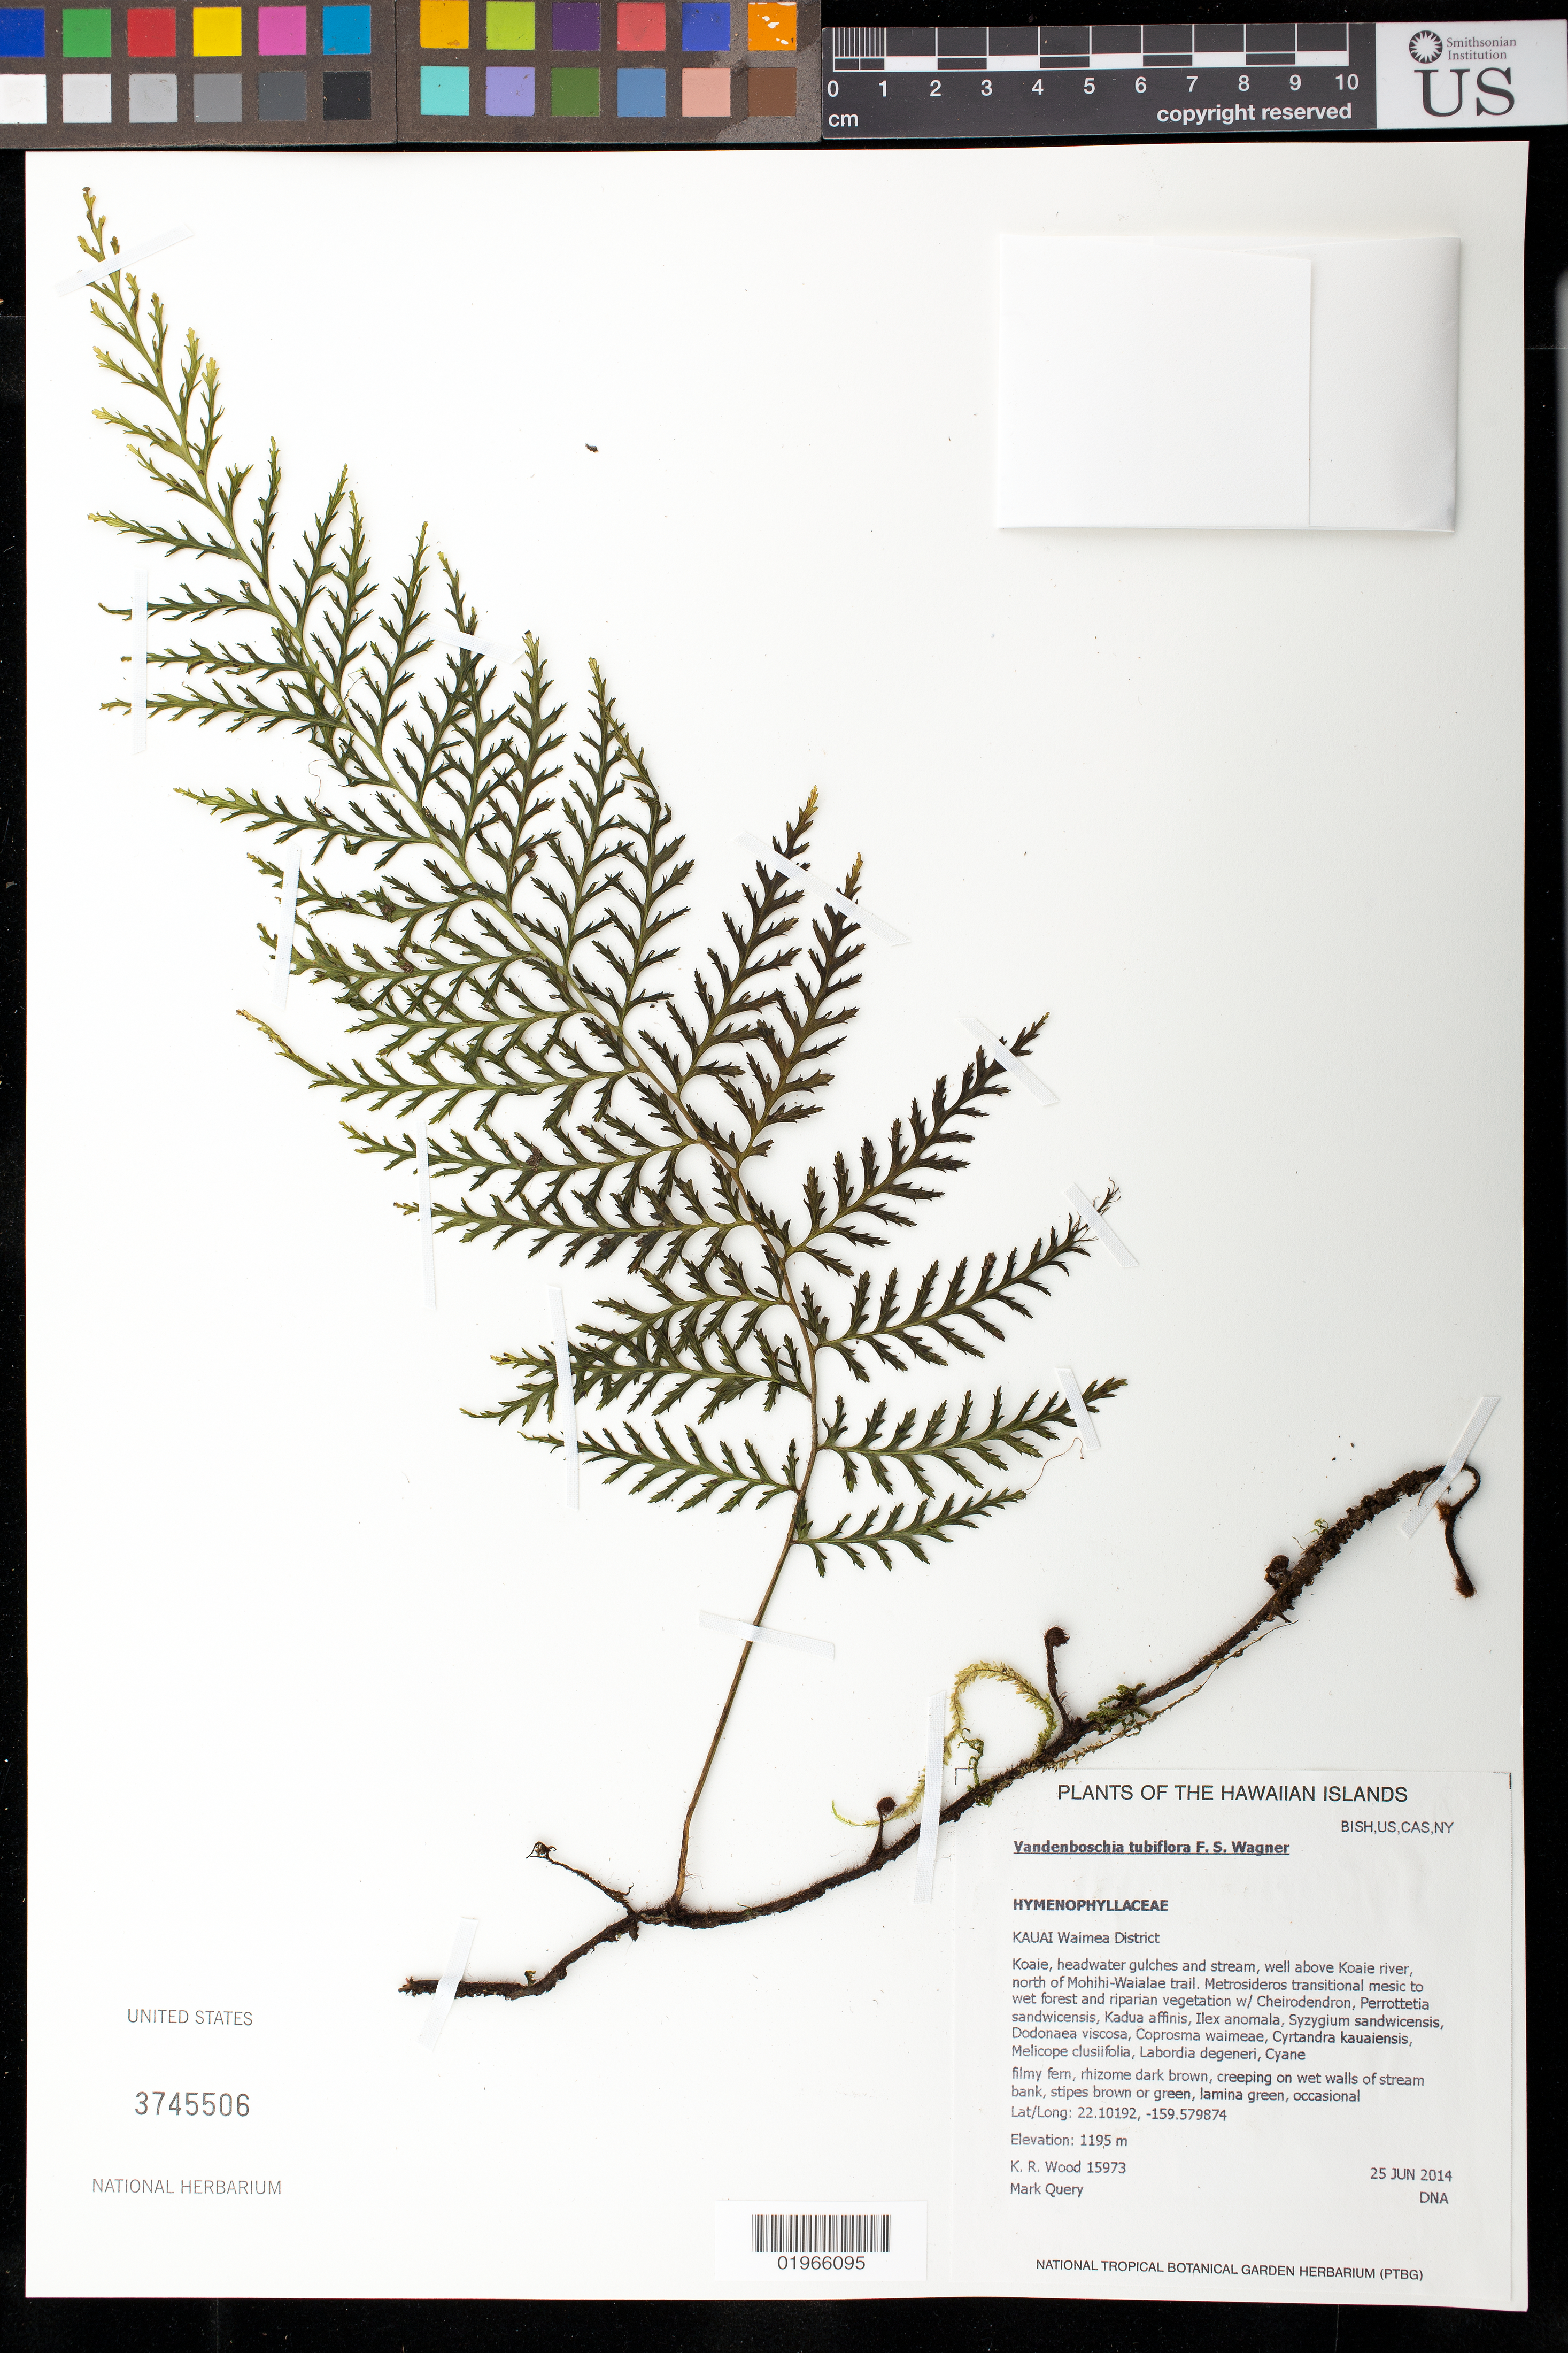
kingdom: Plantae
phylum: Tracheophyta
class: Polypodiopsida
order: Hymenophyllales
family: Hymenophyllaceae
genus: Vandenboschia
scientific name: Vandenboschia tubiflora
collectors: K. R. Wood & M. Query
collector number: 15973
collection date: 2014-06-25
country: United States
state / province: Hawaii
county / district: Kauai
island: Kaua'i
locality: Waimea District, Koaie, headwater gulches and stream, well above Koaie river, north of Mohihi-Waialae trail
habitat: Transitional mesic to wet forest and riparian vegetation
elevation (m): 1195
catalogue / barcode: US 3745506